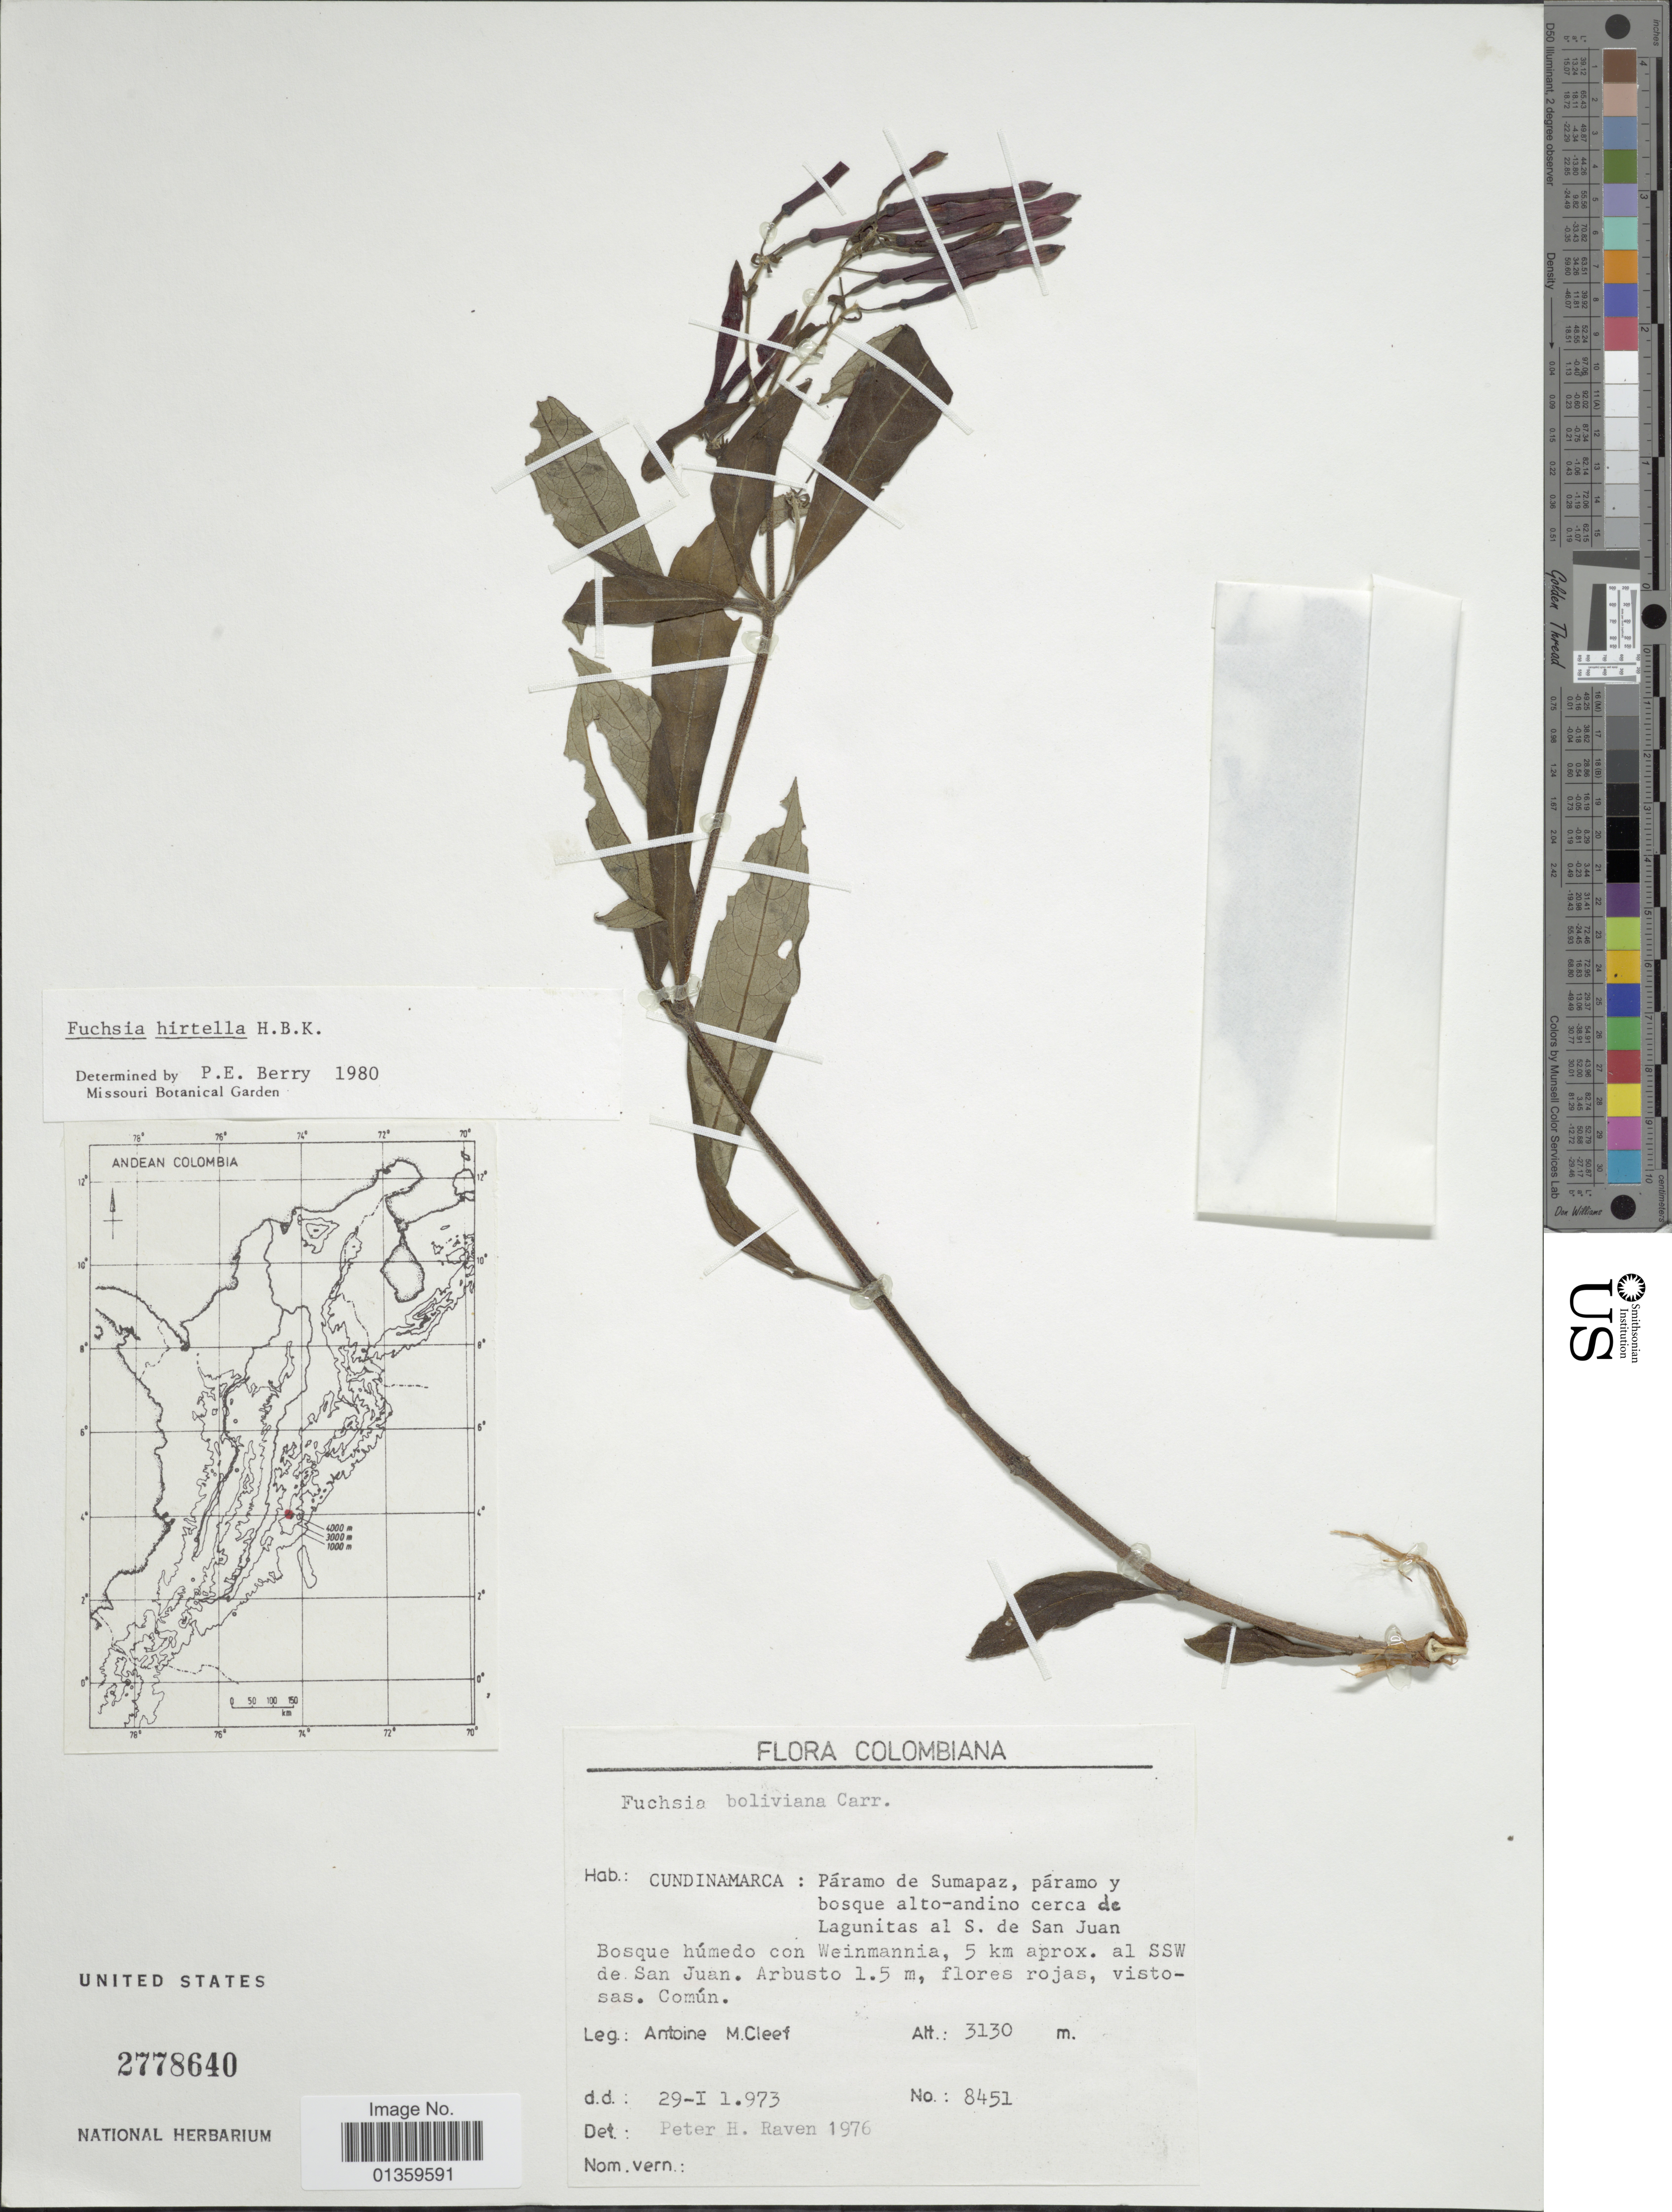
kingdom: Plantae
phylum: Tracheophyta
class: Magnoliopsida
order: Myrtales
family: Onagraceae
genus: Fuchsia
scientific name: Fuchsia hirtella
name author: Kunth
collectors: A. M. Cleef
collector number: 8451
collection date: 1973-01-29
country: Colombia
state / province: Cundinamarca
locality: Páramo de Sumapaz, páramo y bosque alto-andino cerca de Lagunitas al S. de San Juan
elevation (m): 3130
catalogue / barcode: US 2778640